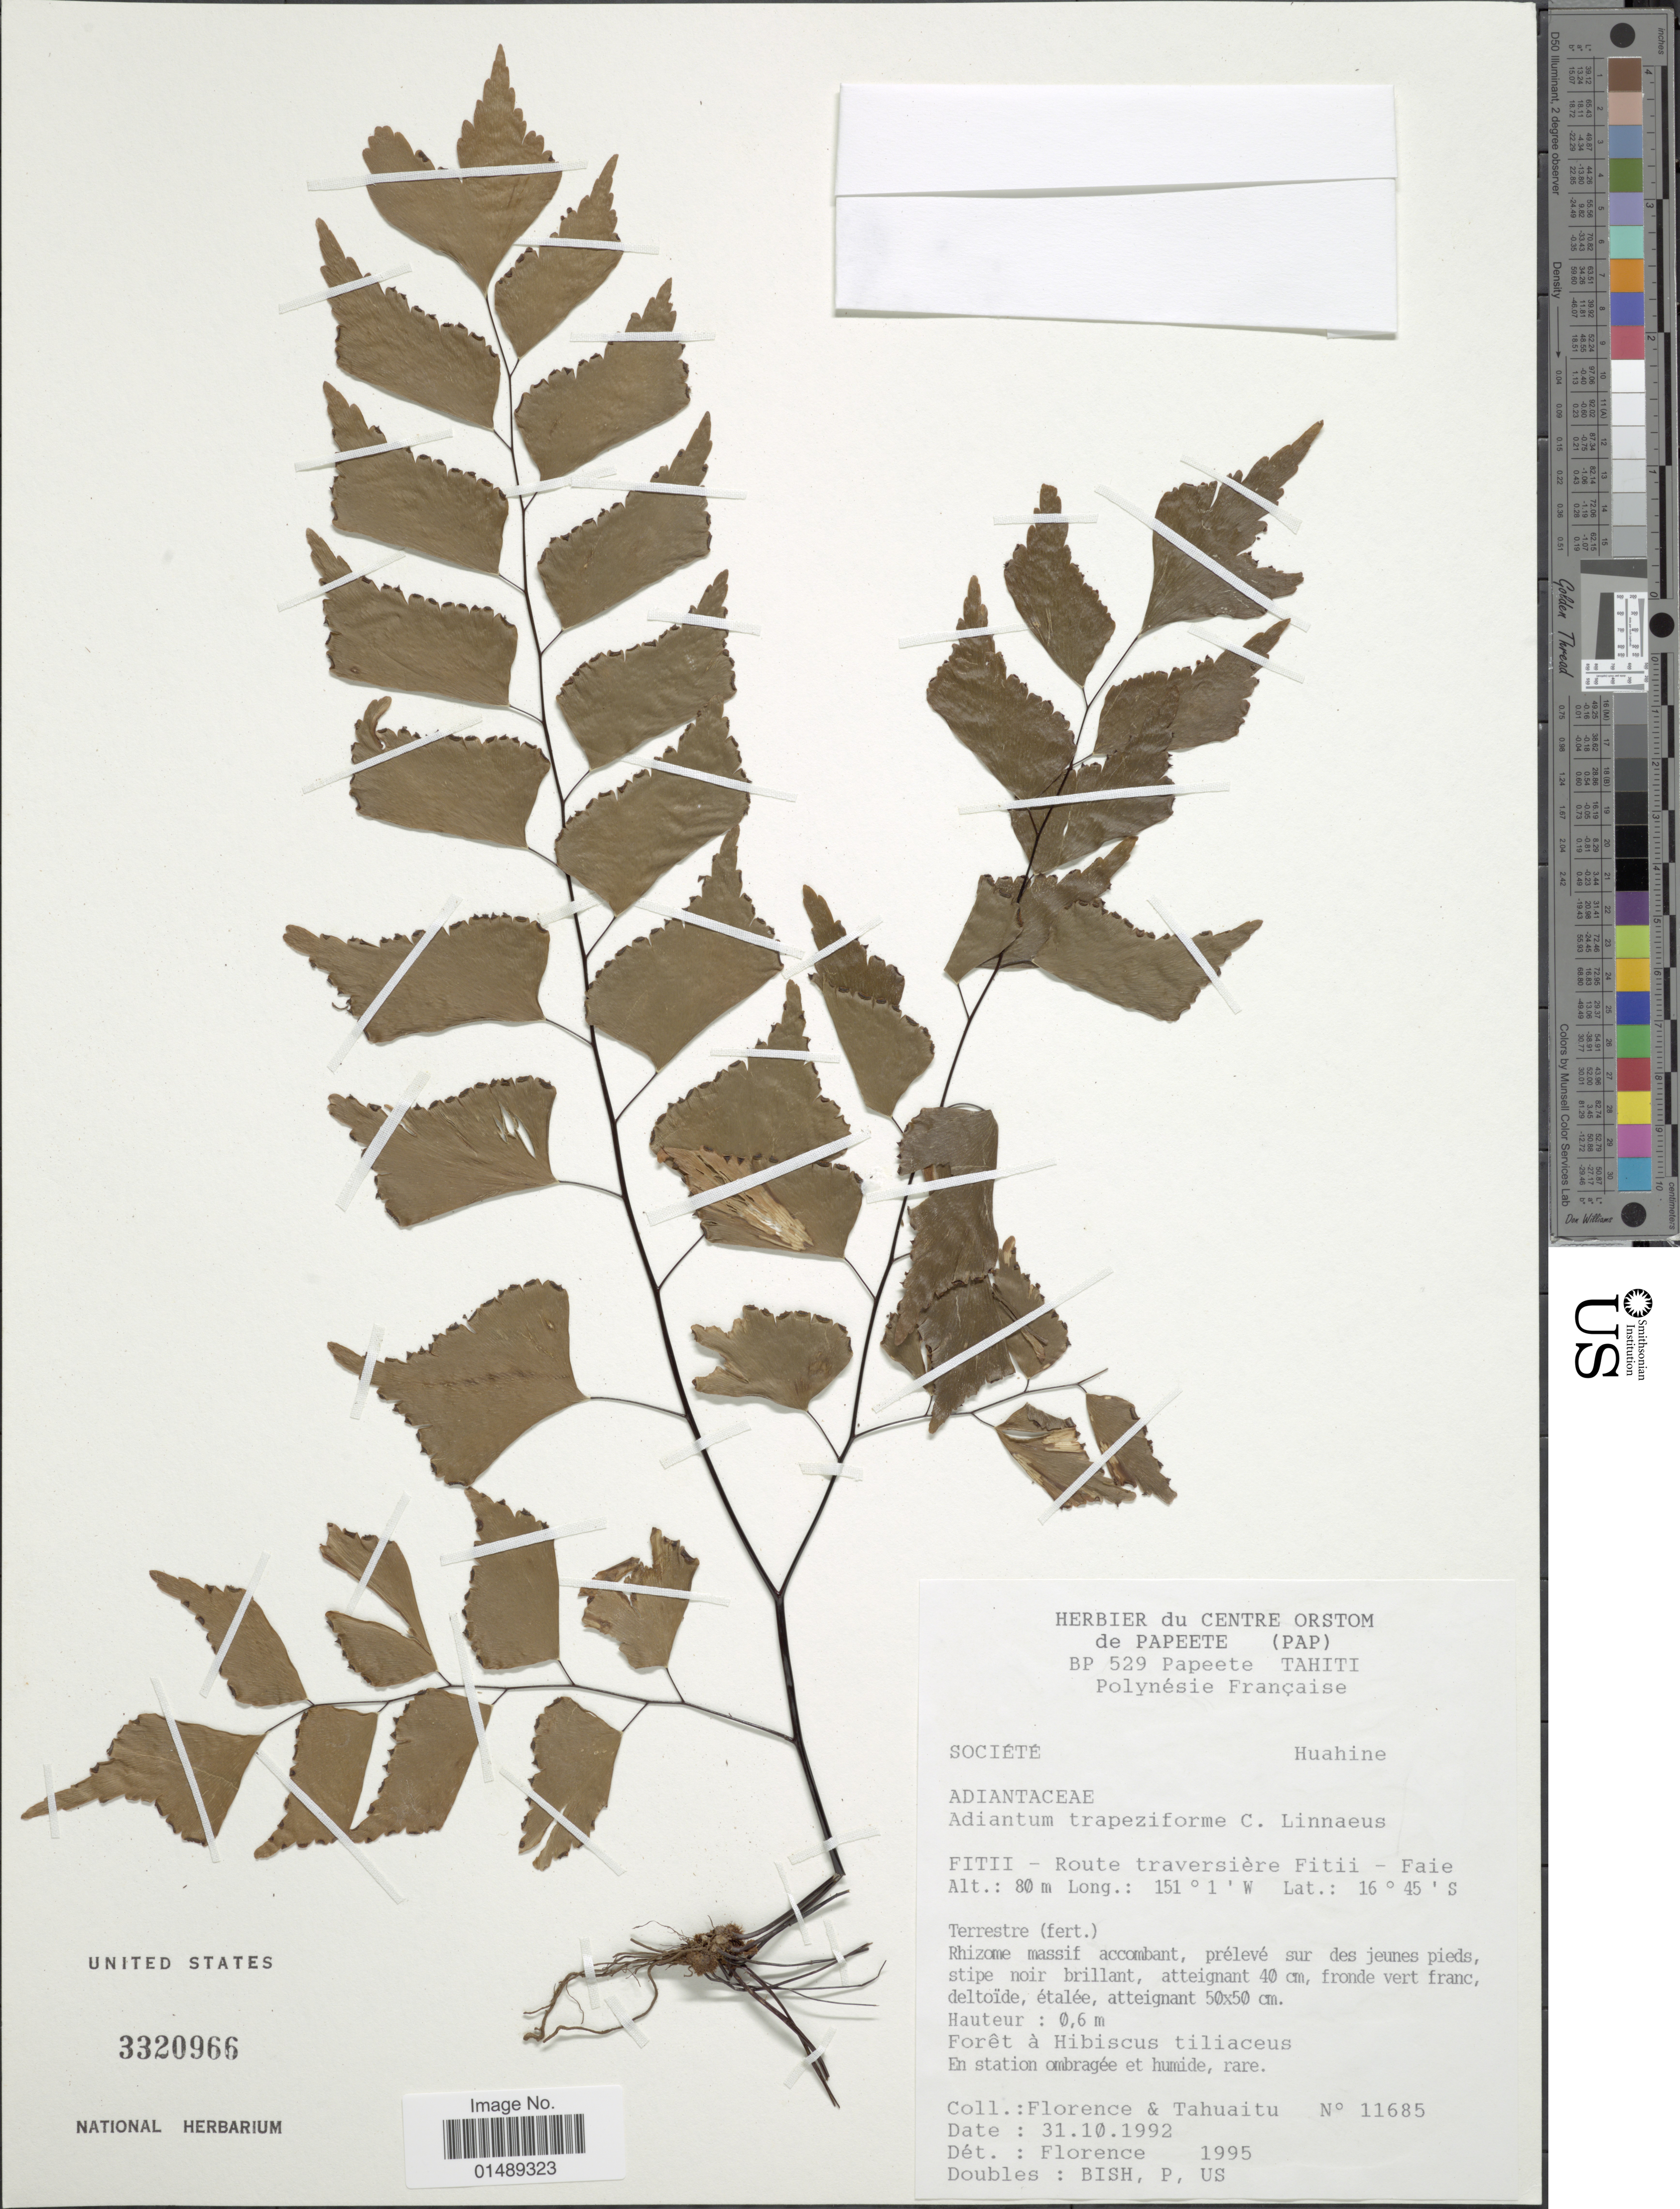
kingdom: Plantae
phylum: Tracheophyta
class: Polypodiopsida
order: Polypodiales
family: Pteridaceae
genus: Adiantum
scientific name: Adiantum trapeziforme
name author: L.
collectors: -. Florence & Tahauitu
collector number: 11685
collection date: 1992-10-31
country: French Polynesia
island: Huahine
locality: Societe, Huahine, Fitii - Route traversiere Fitii - Faie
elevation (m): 80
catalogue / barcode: US 3320966